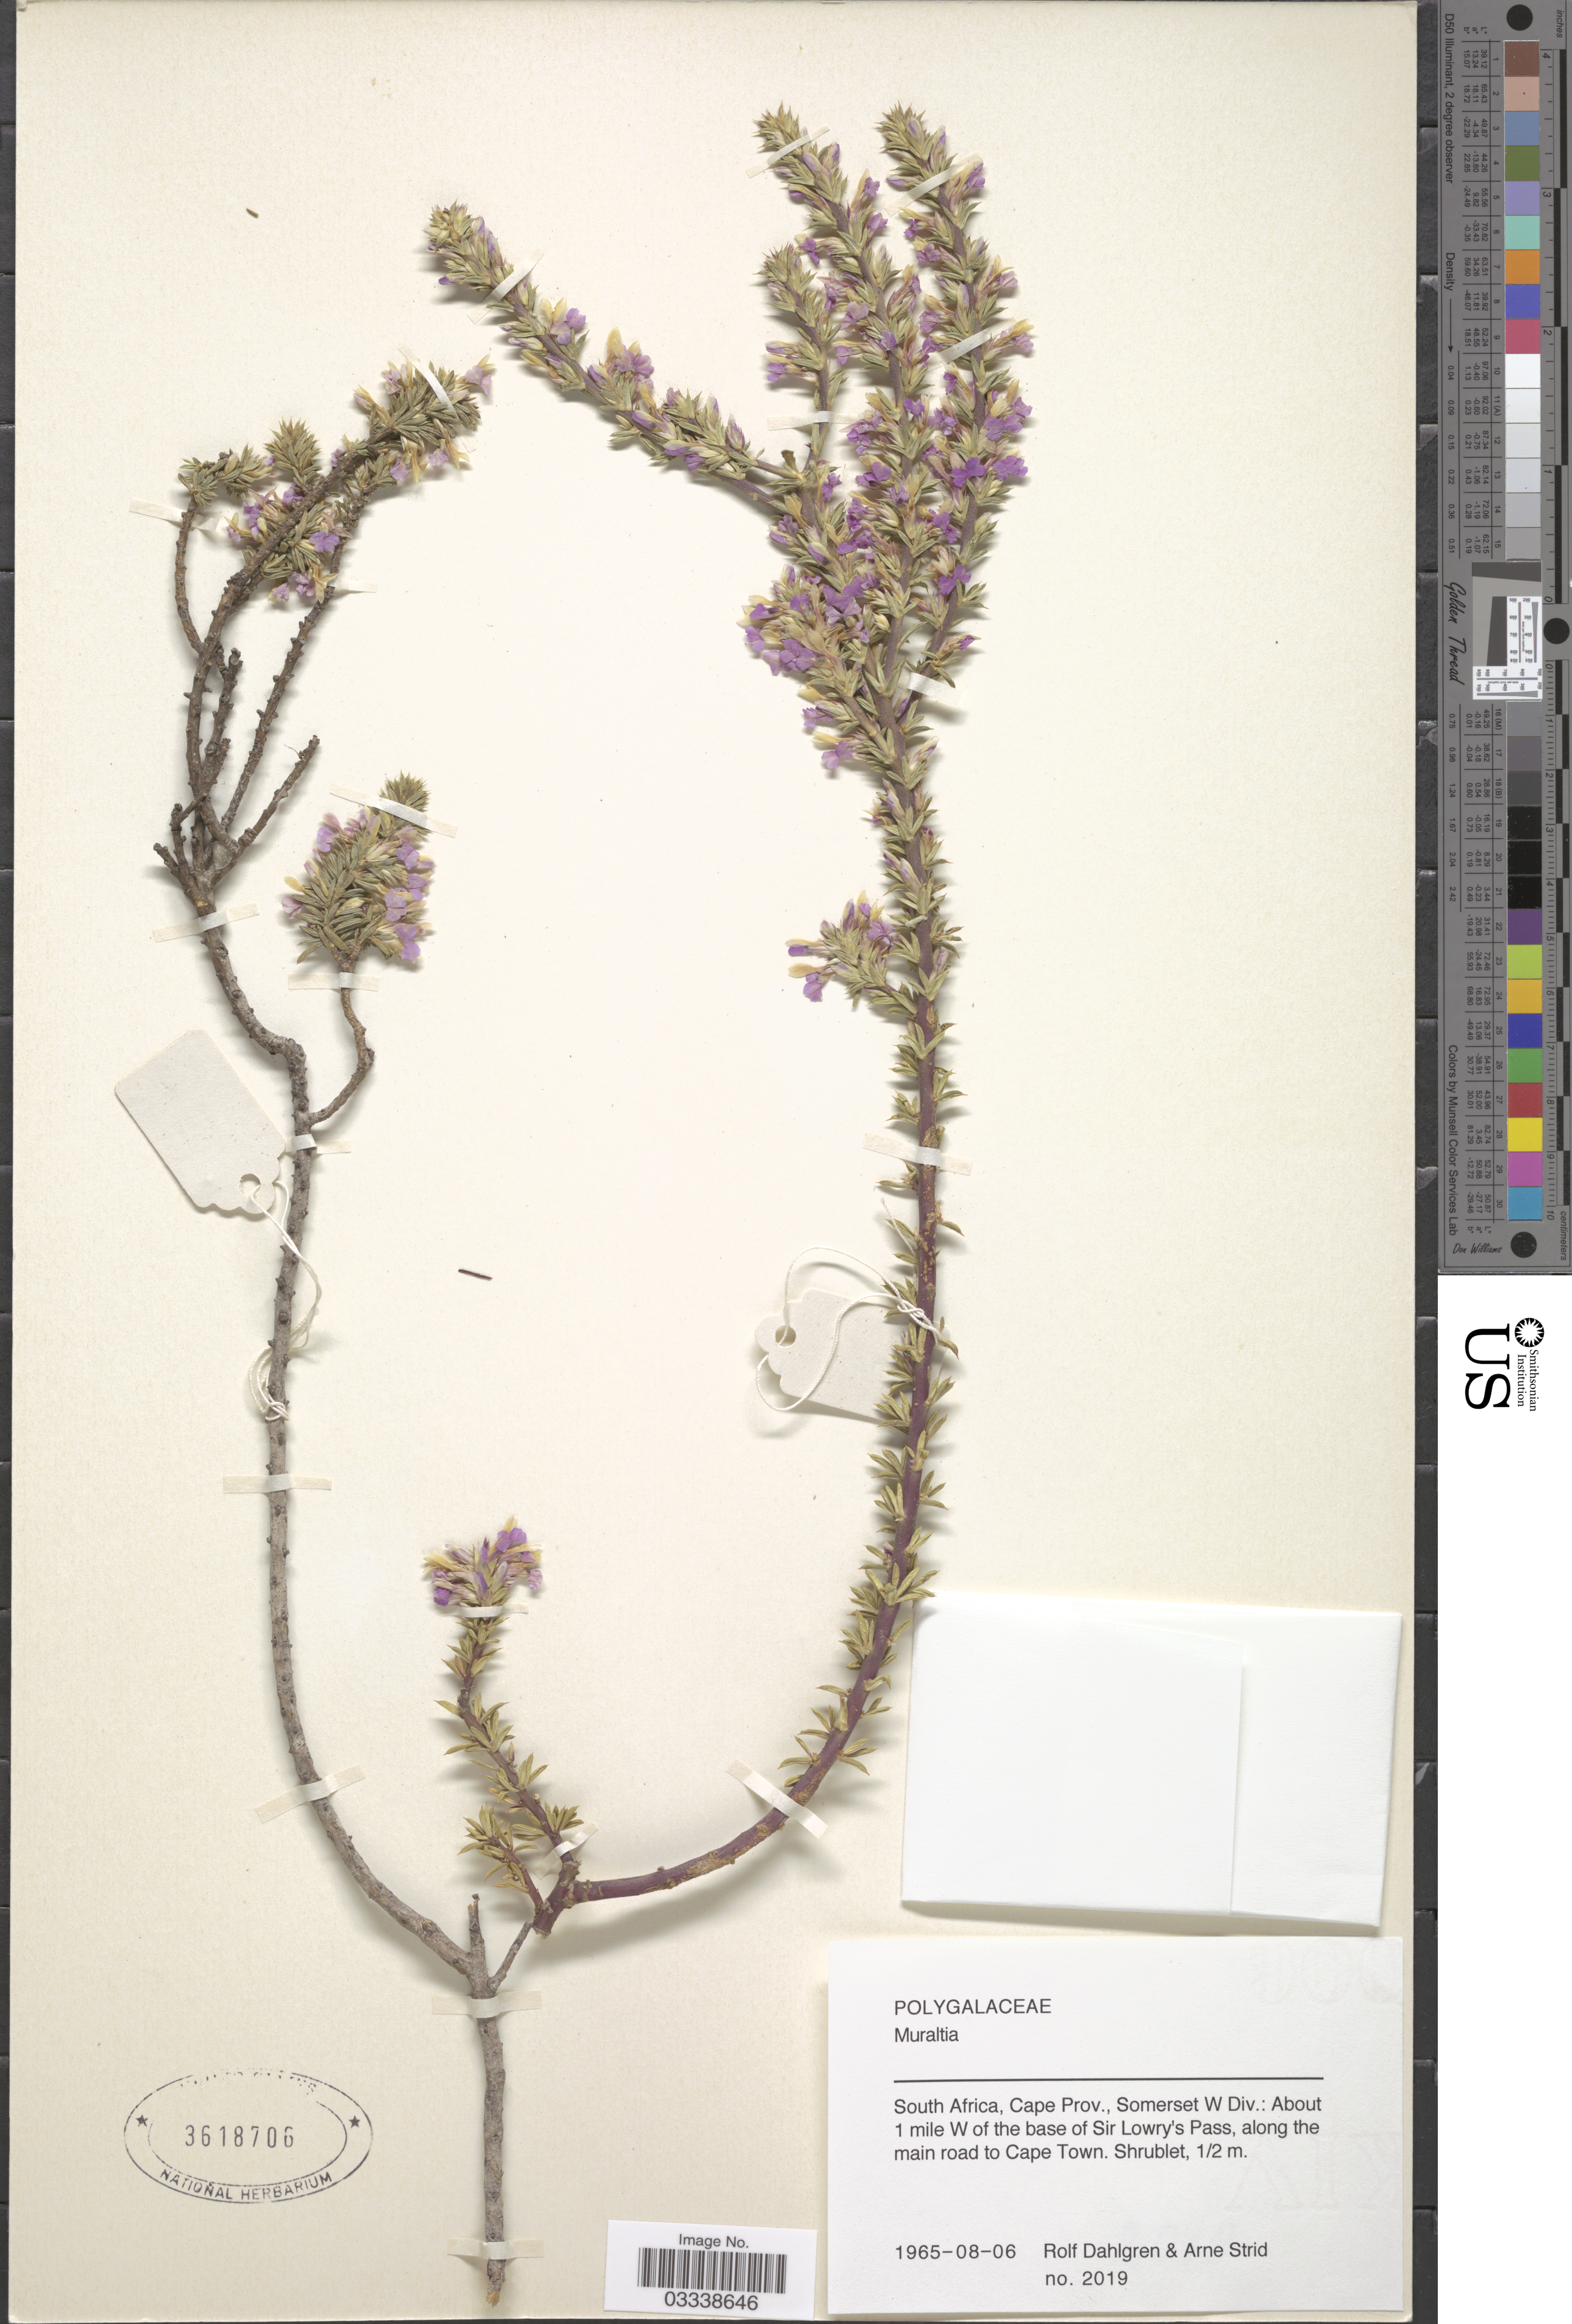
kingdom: Plantae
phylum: Tracheophyta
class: Magnoliopsida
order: Fabales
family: Polygalaceae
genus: Muraltia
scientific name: Muraltia sp.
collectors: R. Dahlgren & A. Strid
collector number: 2019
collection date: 1965-08-06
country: South Africa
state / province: Western Cape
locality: Somerset W Div.: About 1 mile W of the base of Sir Lowry's Pass, along the main road to Cape Town.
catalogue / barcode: US 3618706